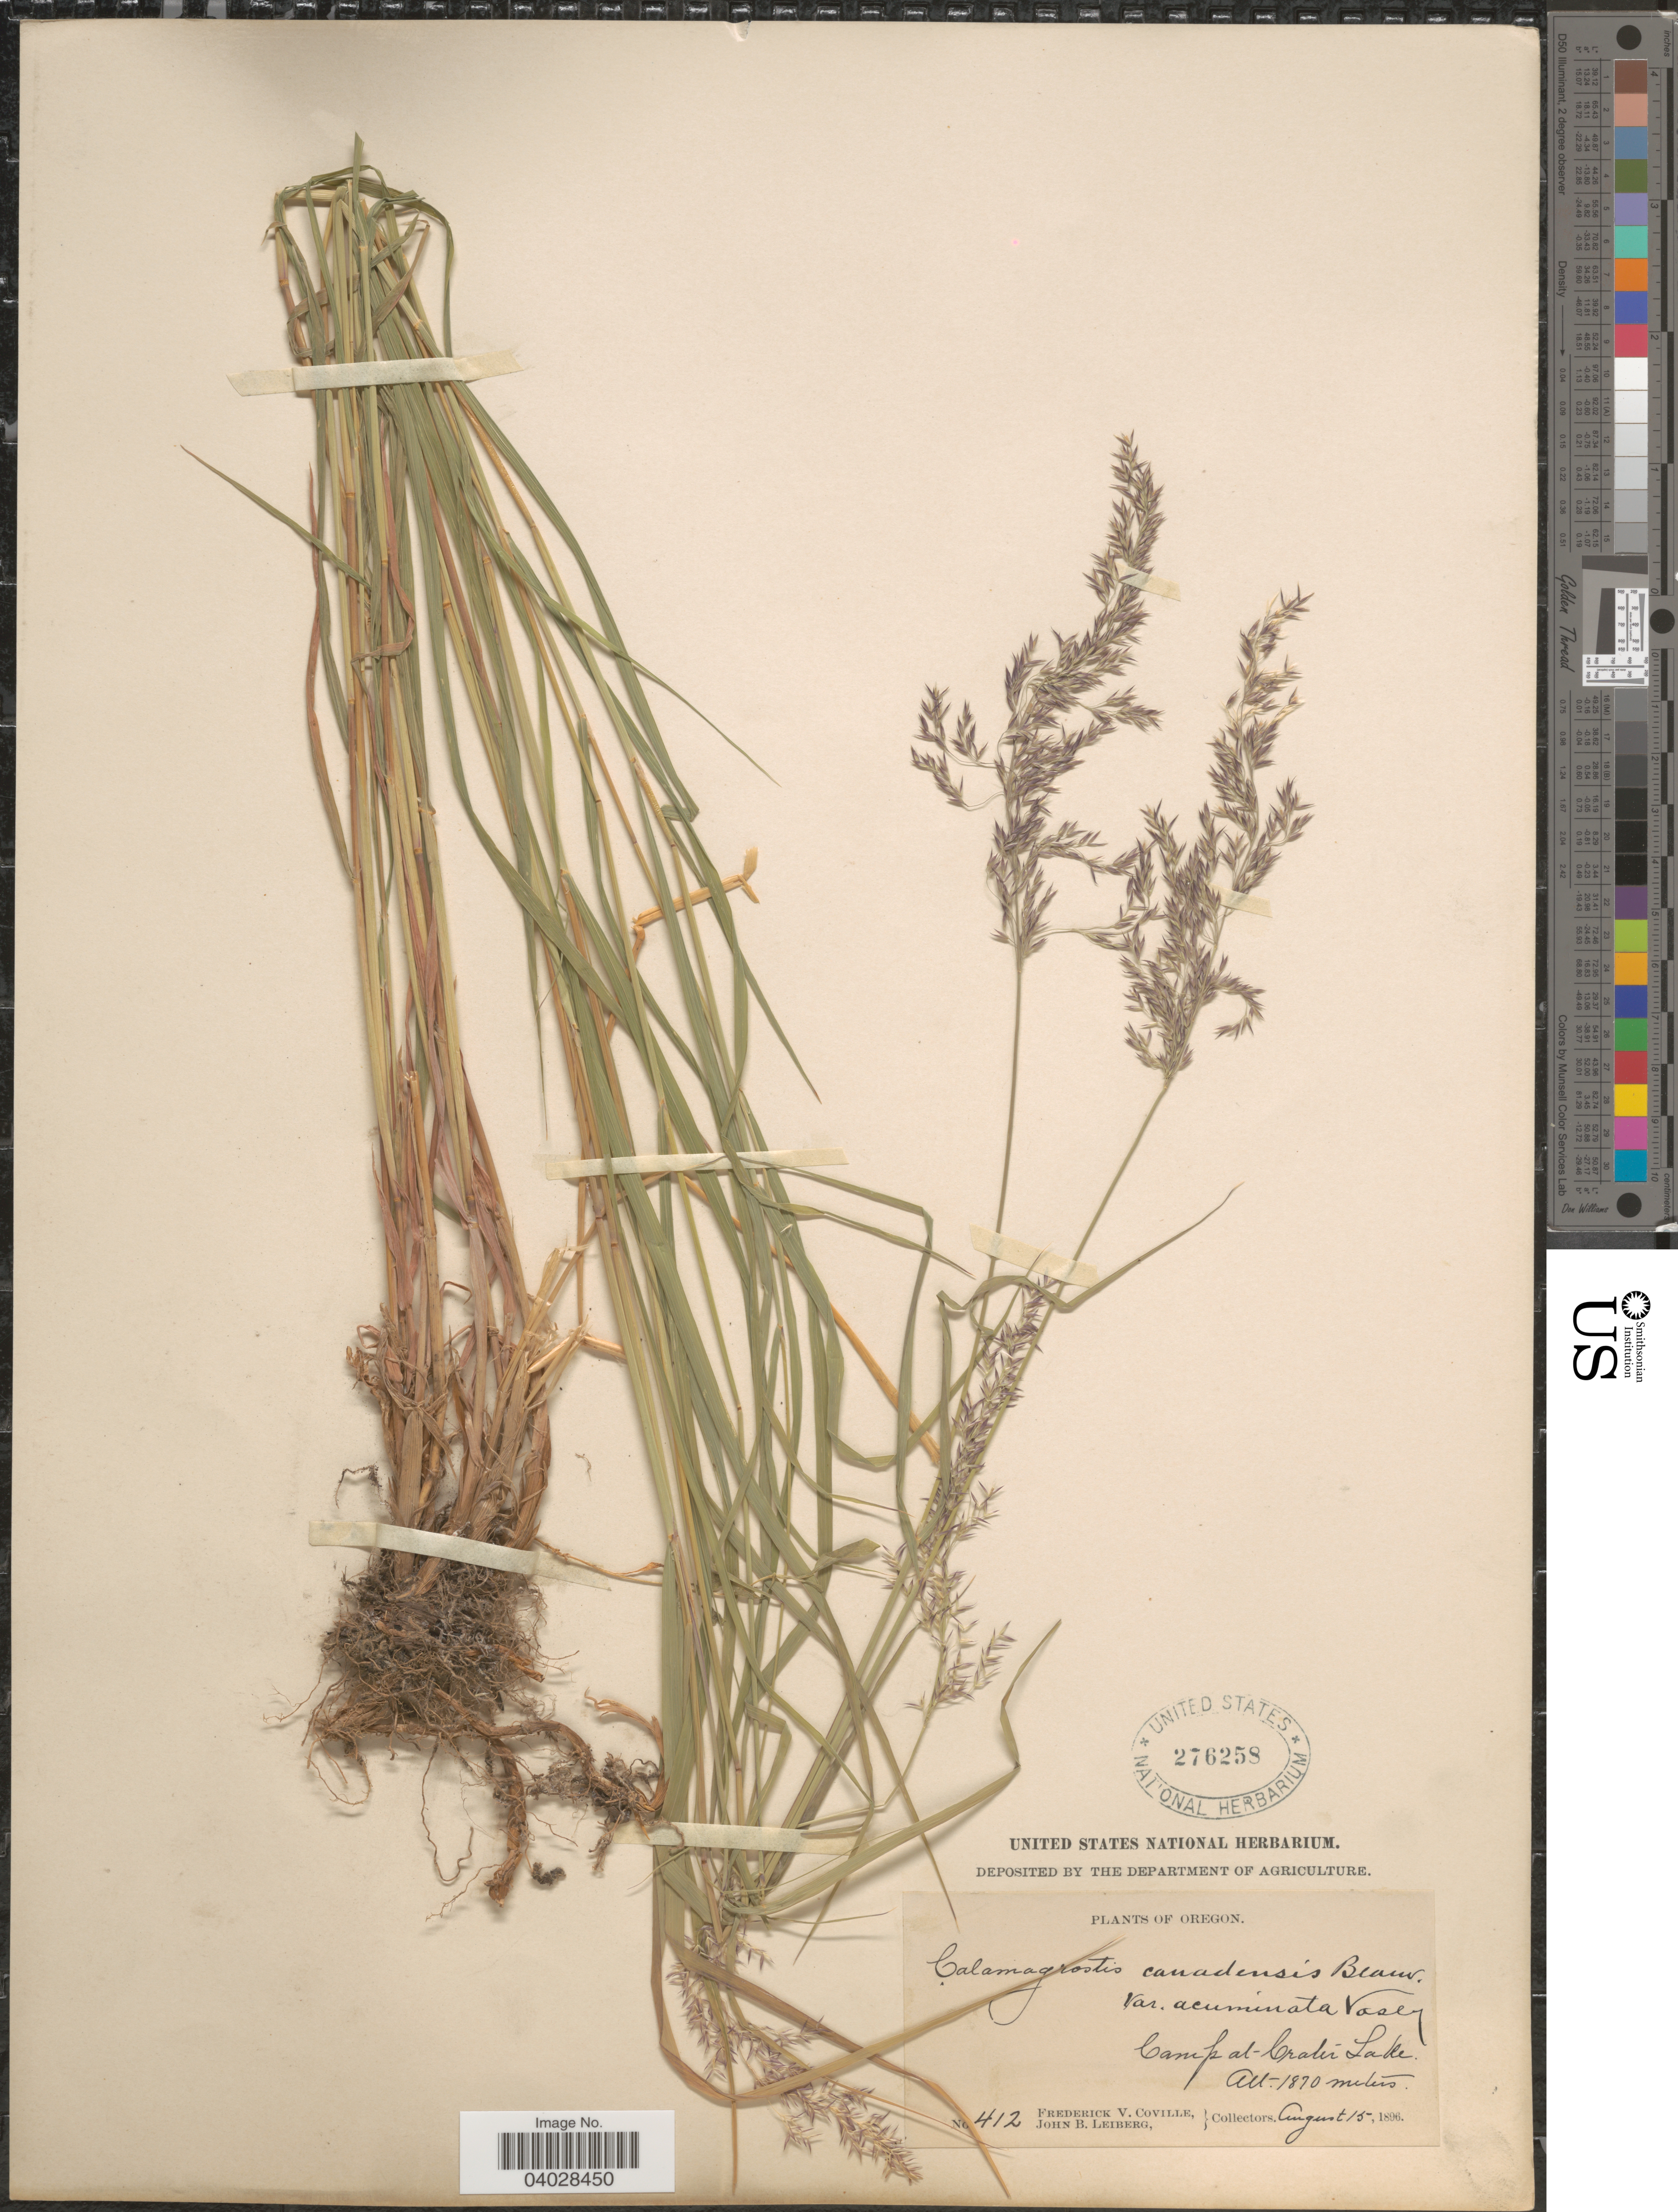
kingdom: Plantae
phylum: Tracheophyta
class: Liliopsida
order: Poales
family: Poaceae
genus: Calamagrostis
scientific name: Calamagrostis canadensis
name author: (Michx.) P. Beauv.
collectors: F. V. Coville & J. B. Leiberg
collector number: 412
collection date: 1896-08-15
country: United States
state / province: Oregon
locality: Camp at Crater Lake.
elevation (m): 1870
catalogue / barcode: US 276258